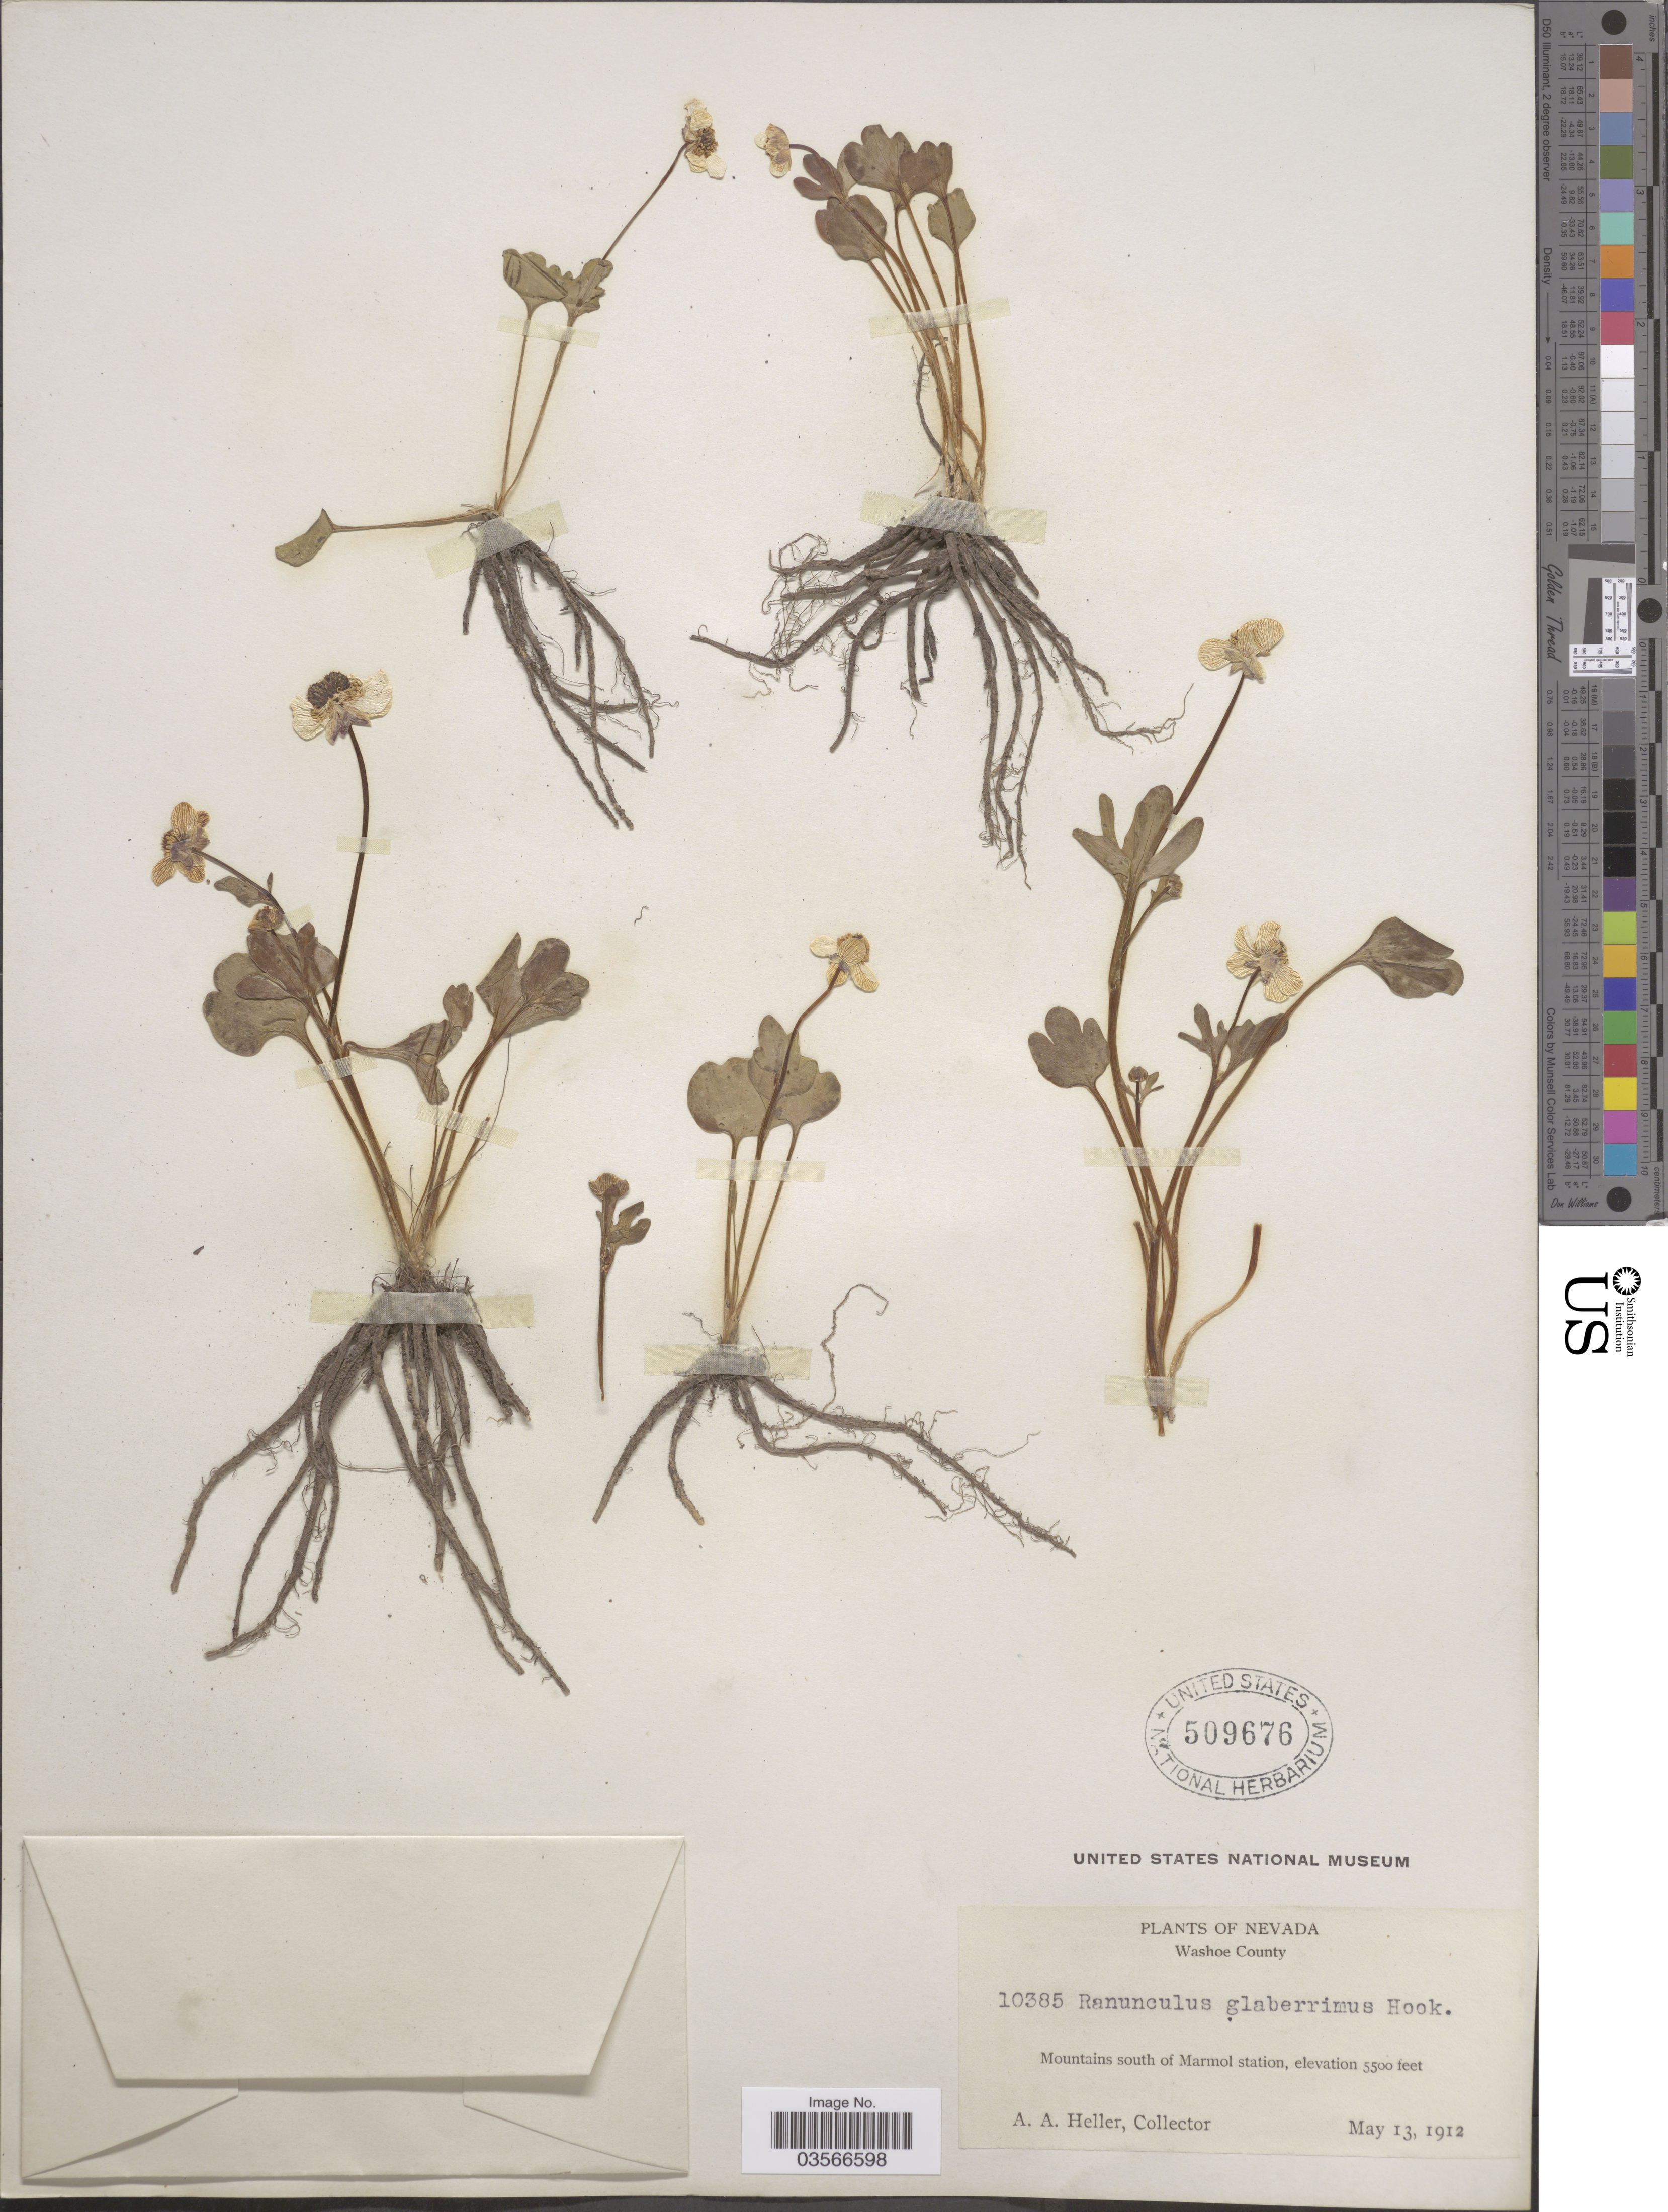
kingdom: Plantae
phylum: Tracheophyta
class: Magnoliopsida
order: Ranunculales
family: Ranunculaceae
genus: Ranunculus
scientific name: Ranunculus glaberrimus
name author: Hook.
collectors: A. A. Heller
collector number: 10385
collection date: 1912-05-13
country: United States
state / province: Nevada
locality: Washoe County. Mountains south of Marmol station.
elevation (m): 1676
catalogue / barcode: US 509676